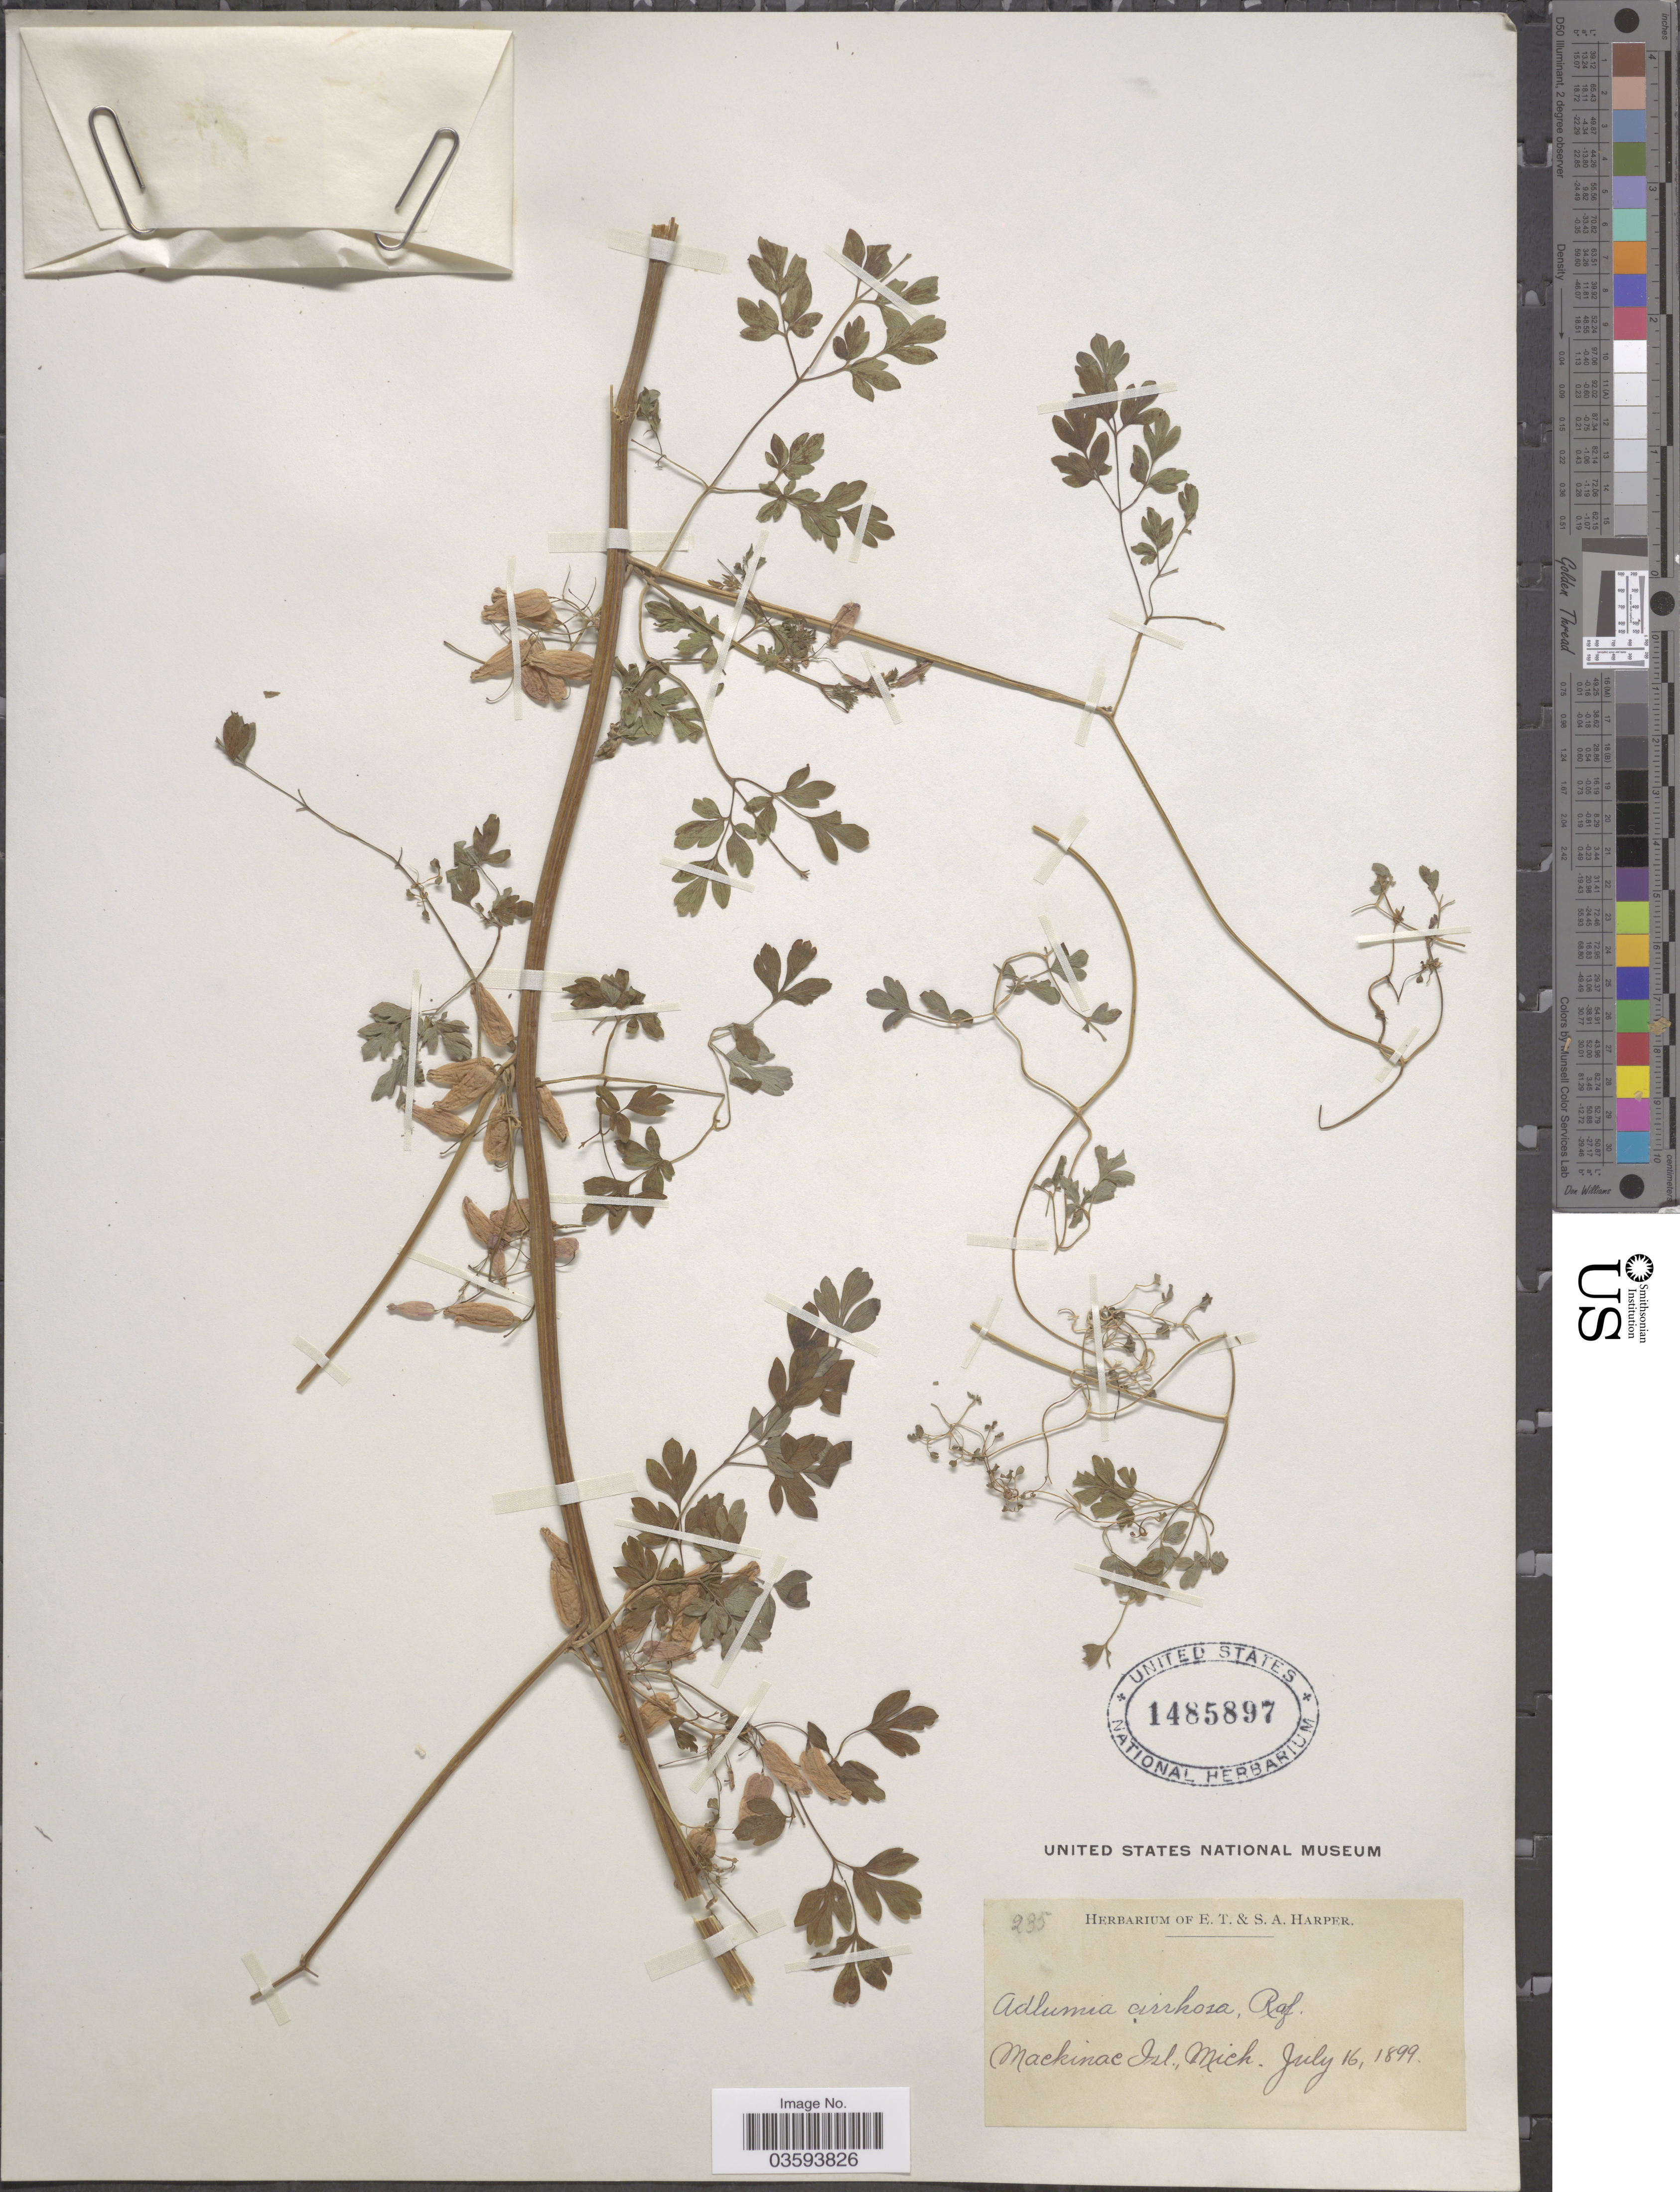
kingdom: Plantae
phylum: Tracheophyta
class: Magnoliopsida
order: Ranunculales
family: Papaveraceae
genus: Adlumia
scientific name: Adlumia cirrhosa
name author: Raf. ex DC.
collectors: ex herb. of E. T. & S. A. Harper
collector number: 235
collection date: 1899-07-16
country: United States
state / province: Michigan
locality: Mackinac Isl.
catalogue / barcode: US 1485897